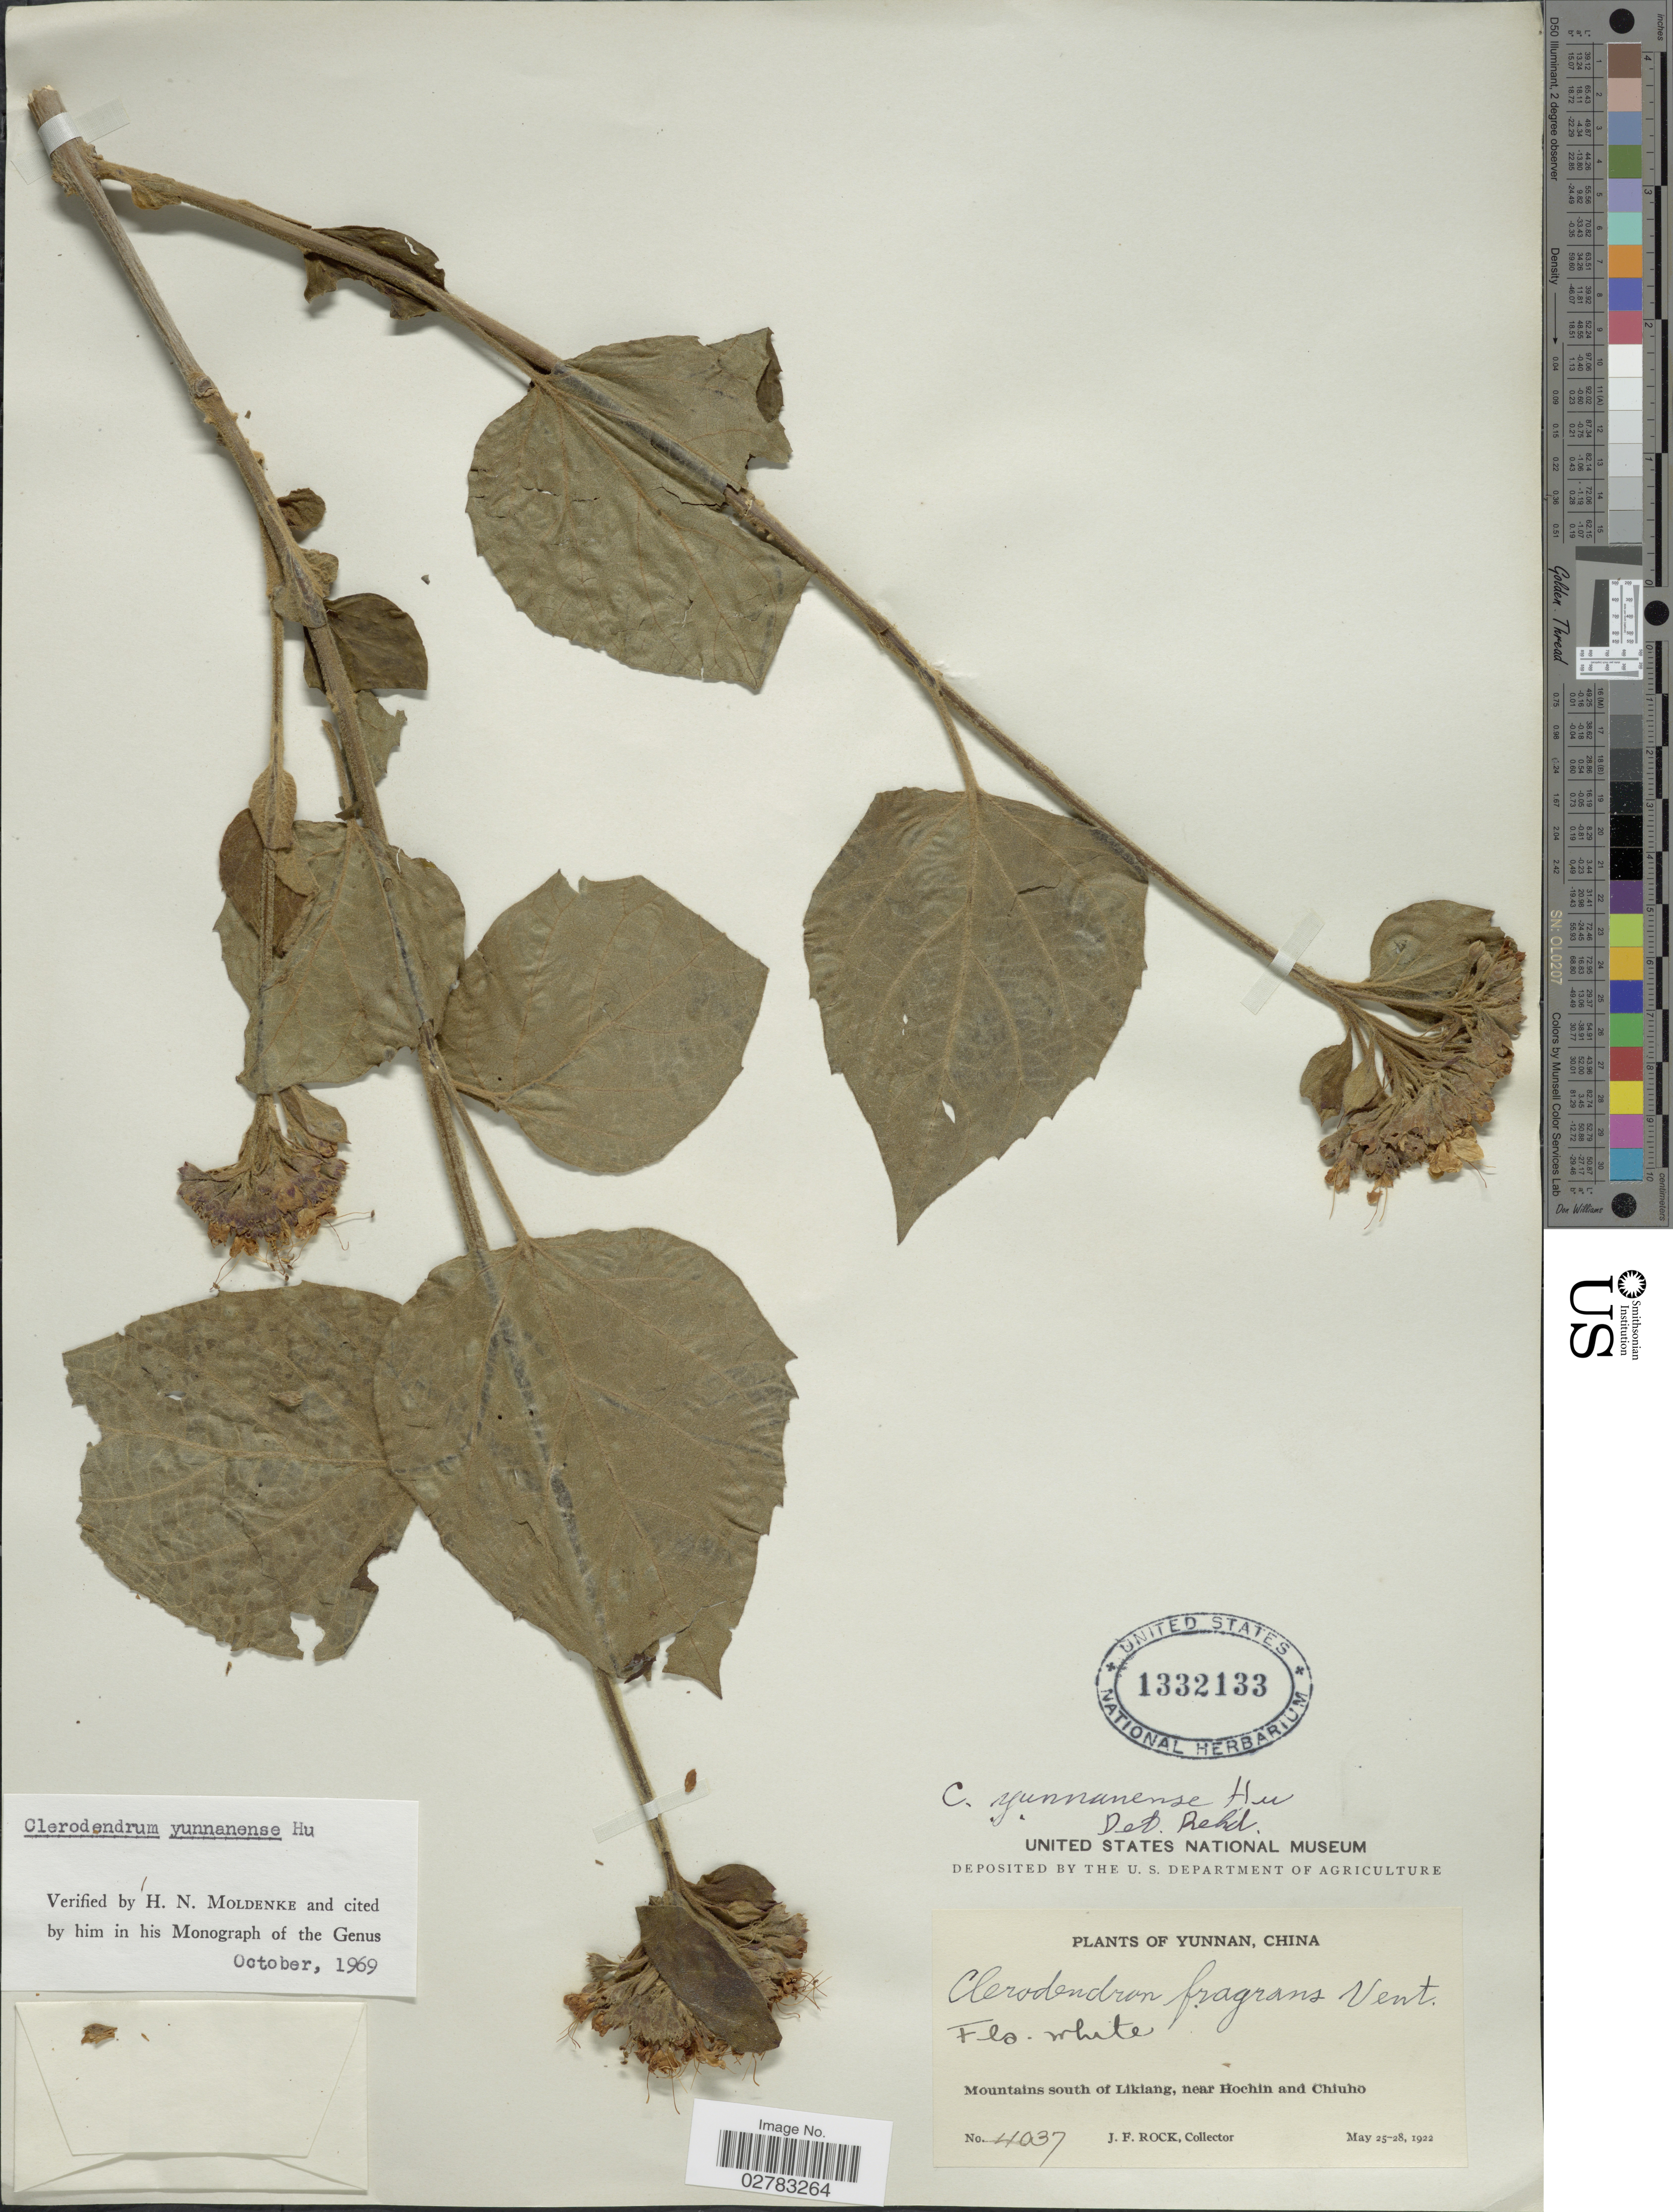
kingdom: Plantae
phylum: Tracheophyta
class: Magnoliopsida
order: Lamiales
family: Lamiaceae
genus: Clerodendrum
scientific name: Clerodendrum yunnanense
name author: S.Y. Hu in Hand.-Mazz.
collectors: J. Rock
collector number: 4037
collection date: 1922-05-25/1922-05-28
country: China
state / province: Yunnan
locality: Mountains south of Likiang, near Hochin and Chiuho.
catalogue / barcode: US 1332133